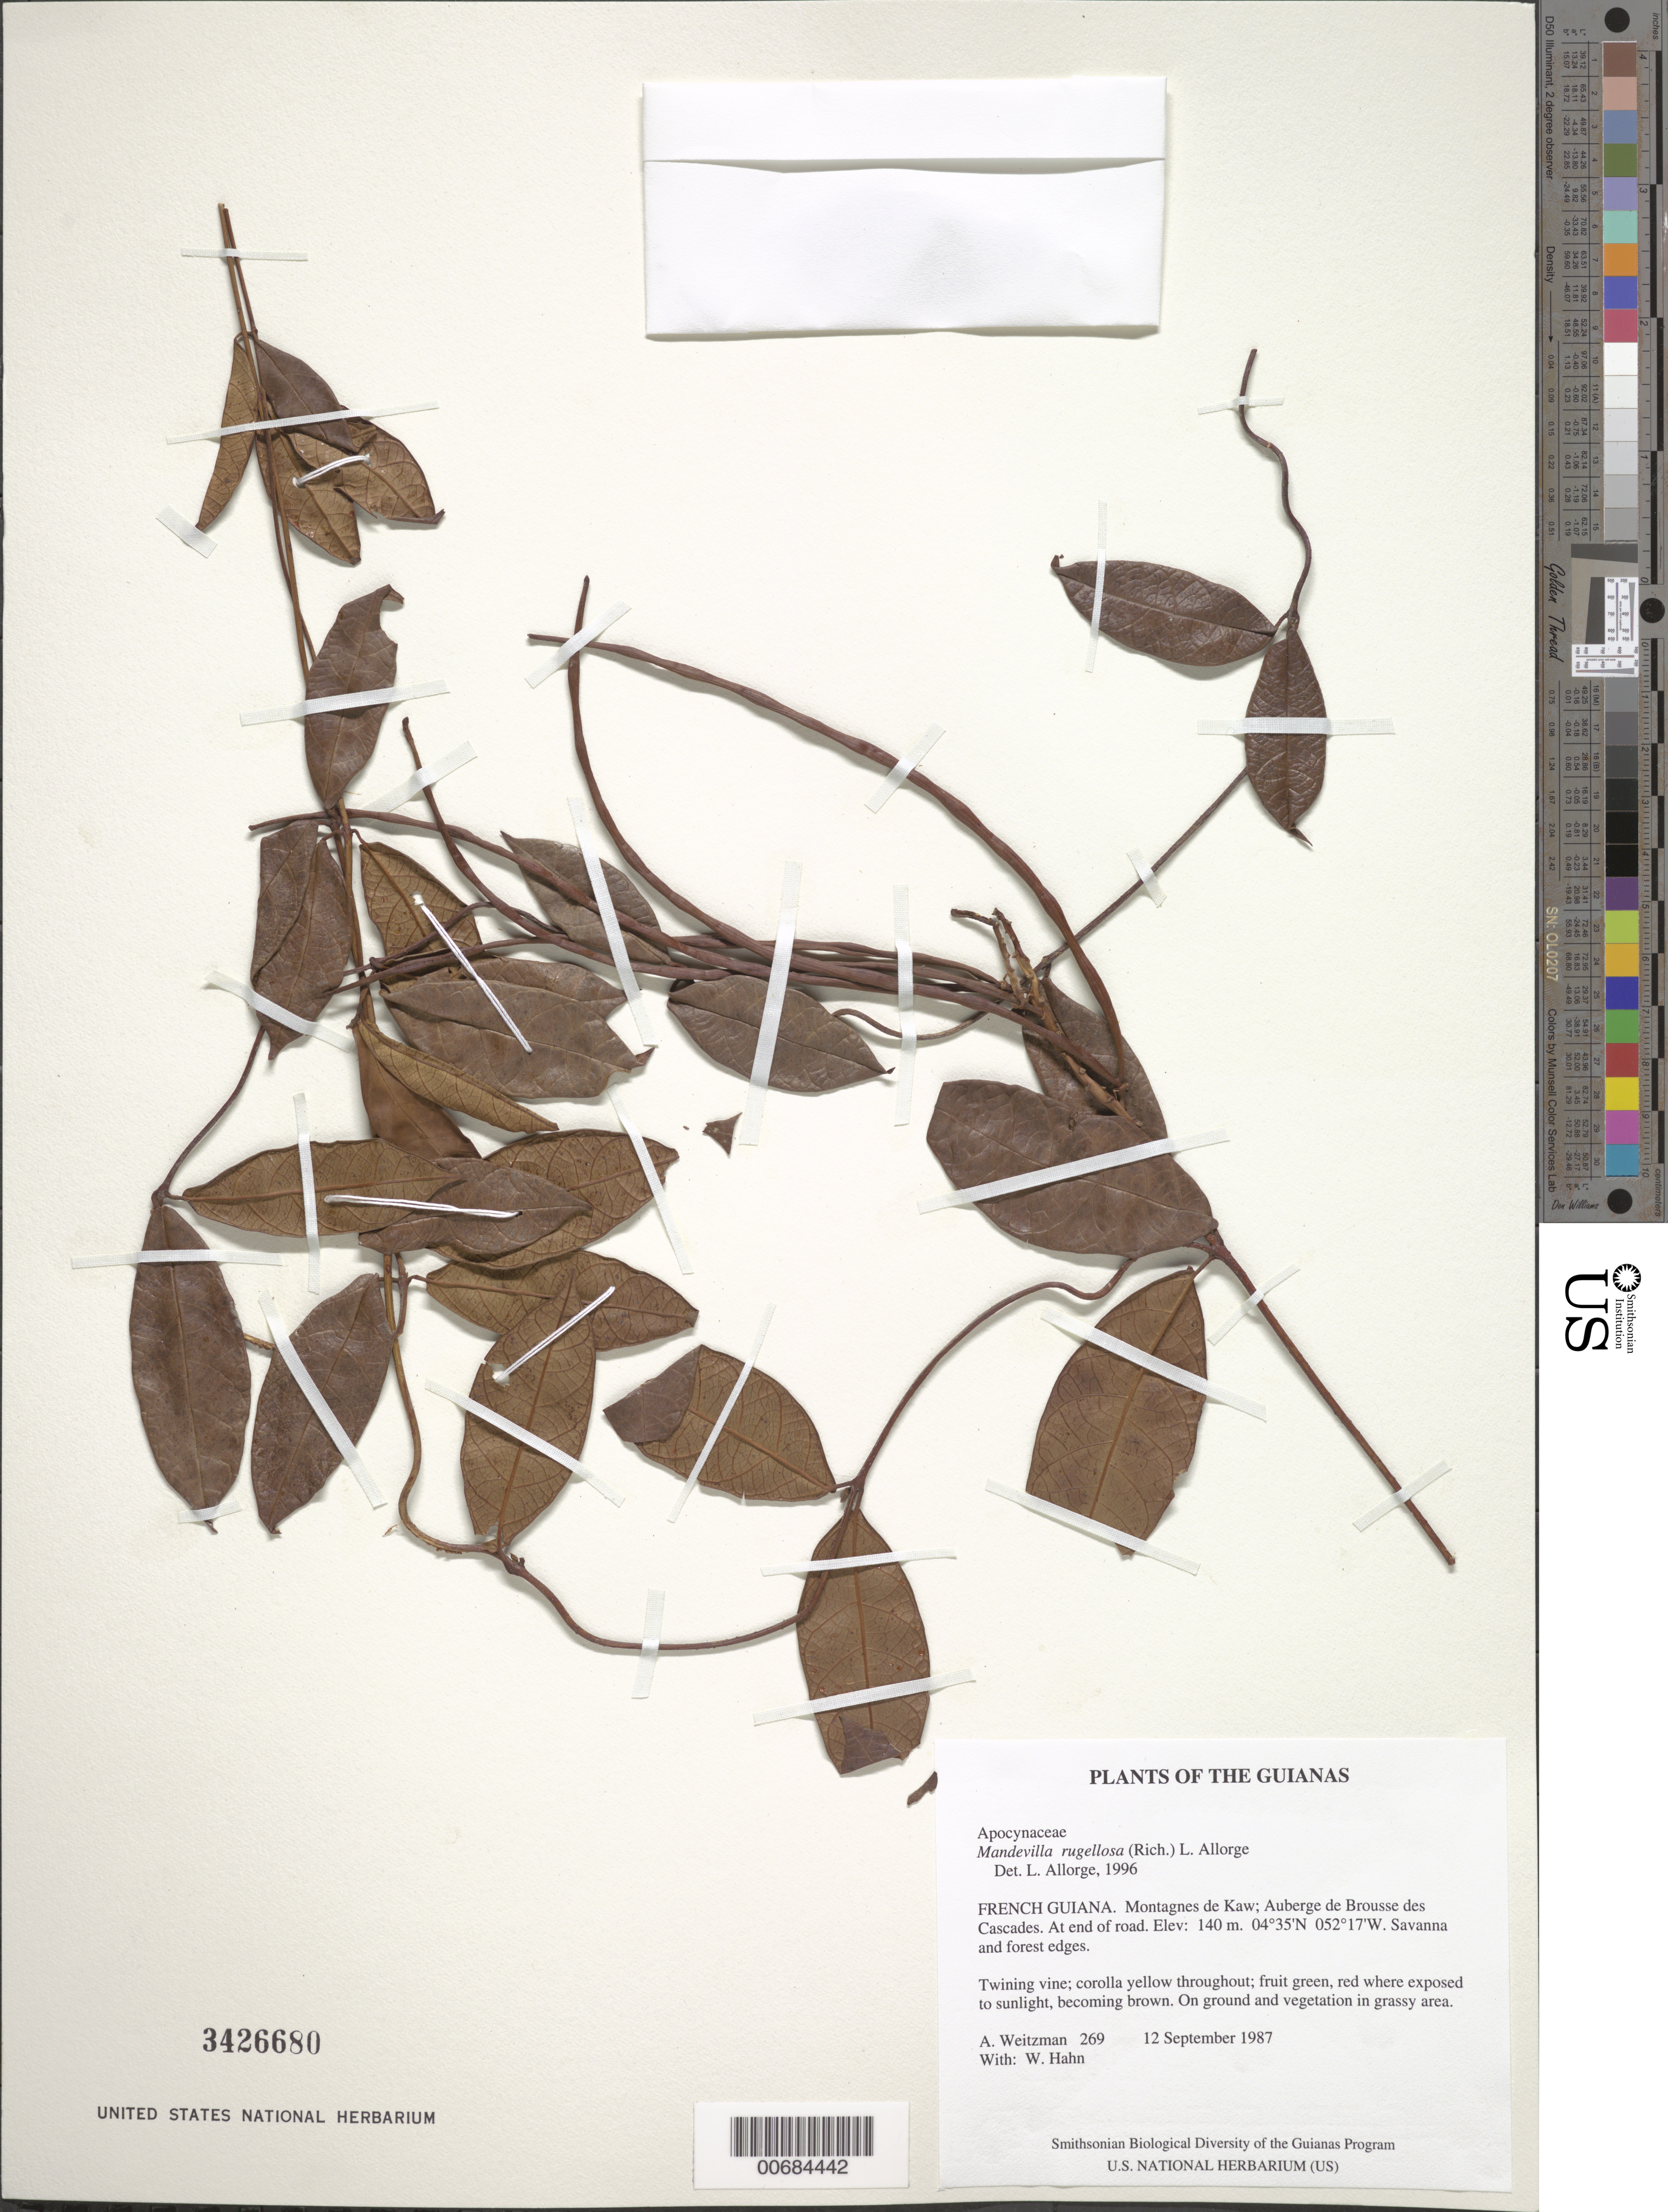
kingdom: Plantae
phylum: Tracheophyta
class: Magnoliopsida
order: Gentianales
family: Apocynaceae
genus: Mandevilla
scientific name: Mandevilla rugellosa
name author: (Rich.) L. Allorge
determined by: Allorge, L.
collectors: A. L. Weitzman & W. Hahn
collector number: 269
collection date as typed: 12 September 1987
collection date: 1987-09-12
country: French Guiana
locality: Montagnes de Kaw; Auberge de Brousse des Cascades. At end of road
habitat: Savanna and forest edges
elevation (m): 140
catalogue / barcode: US 3426680